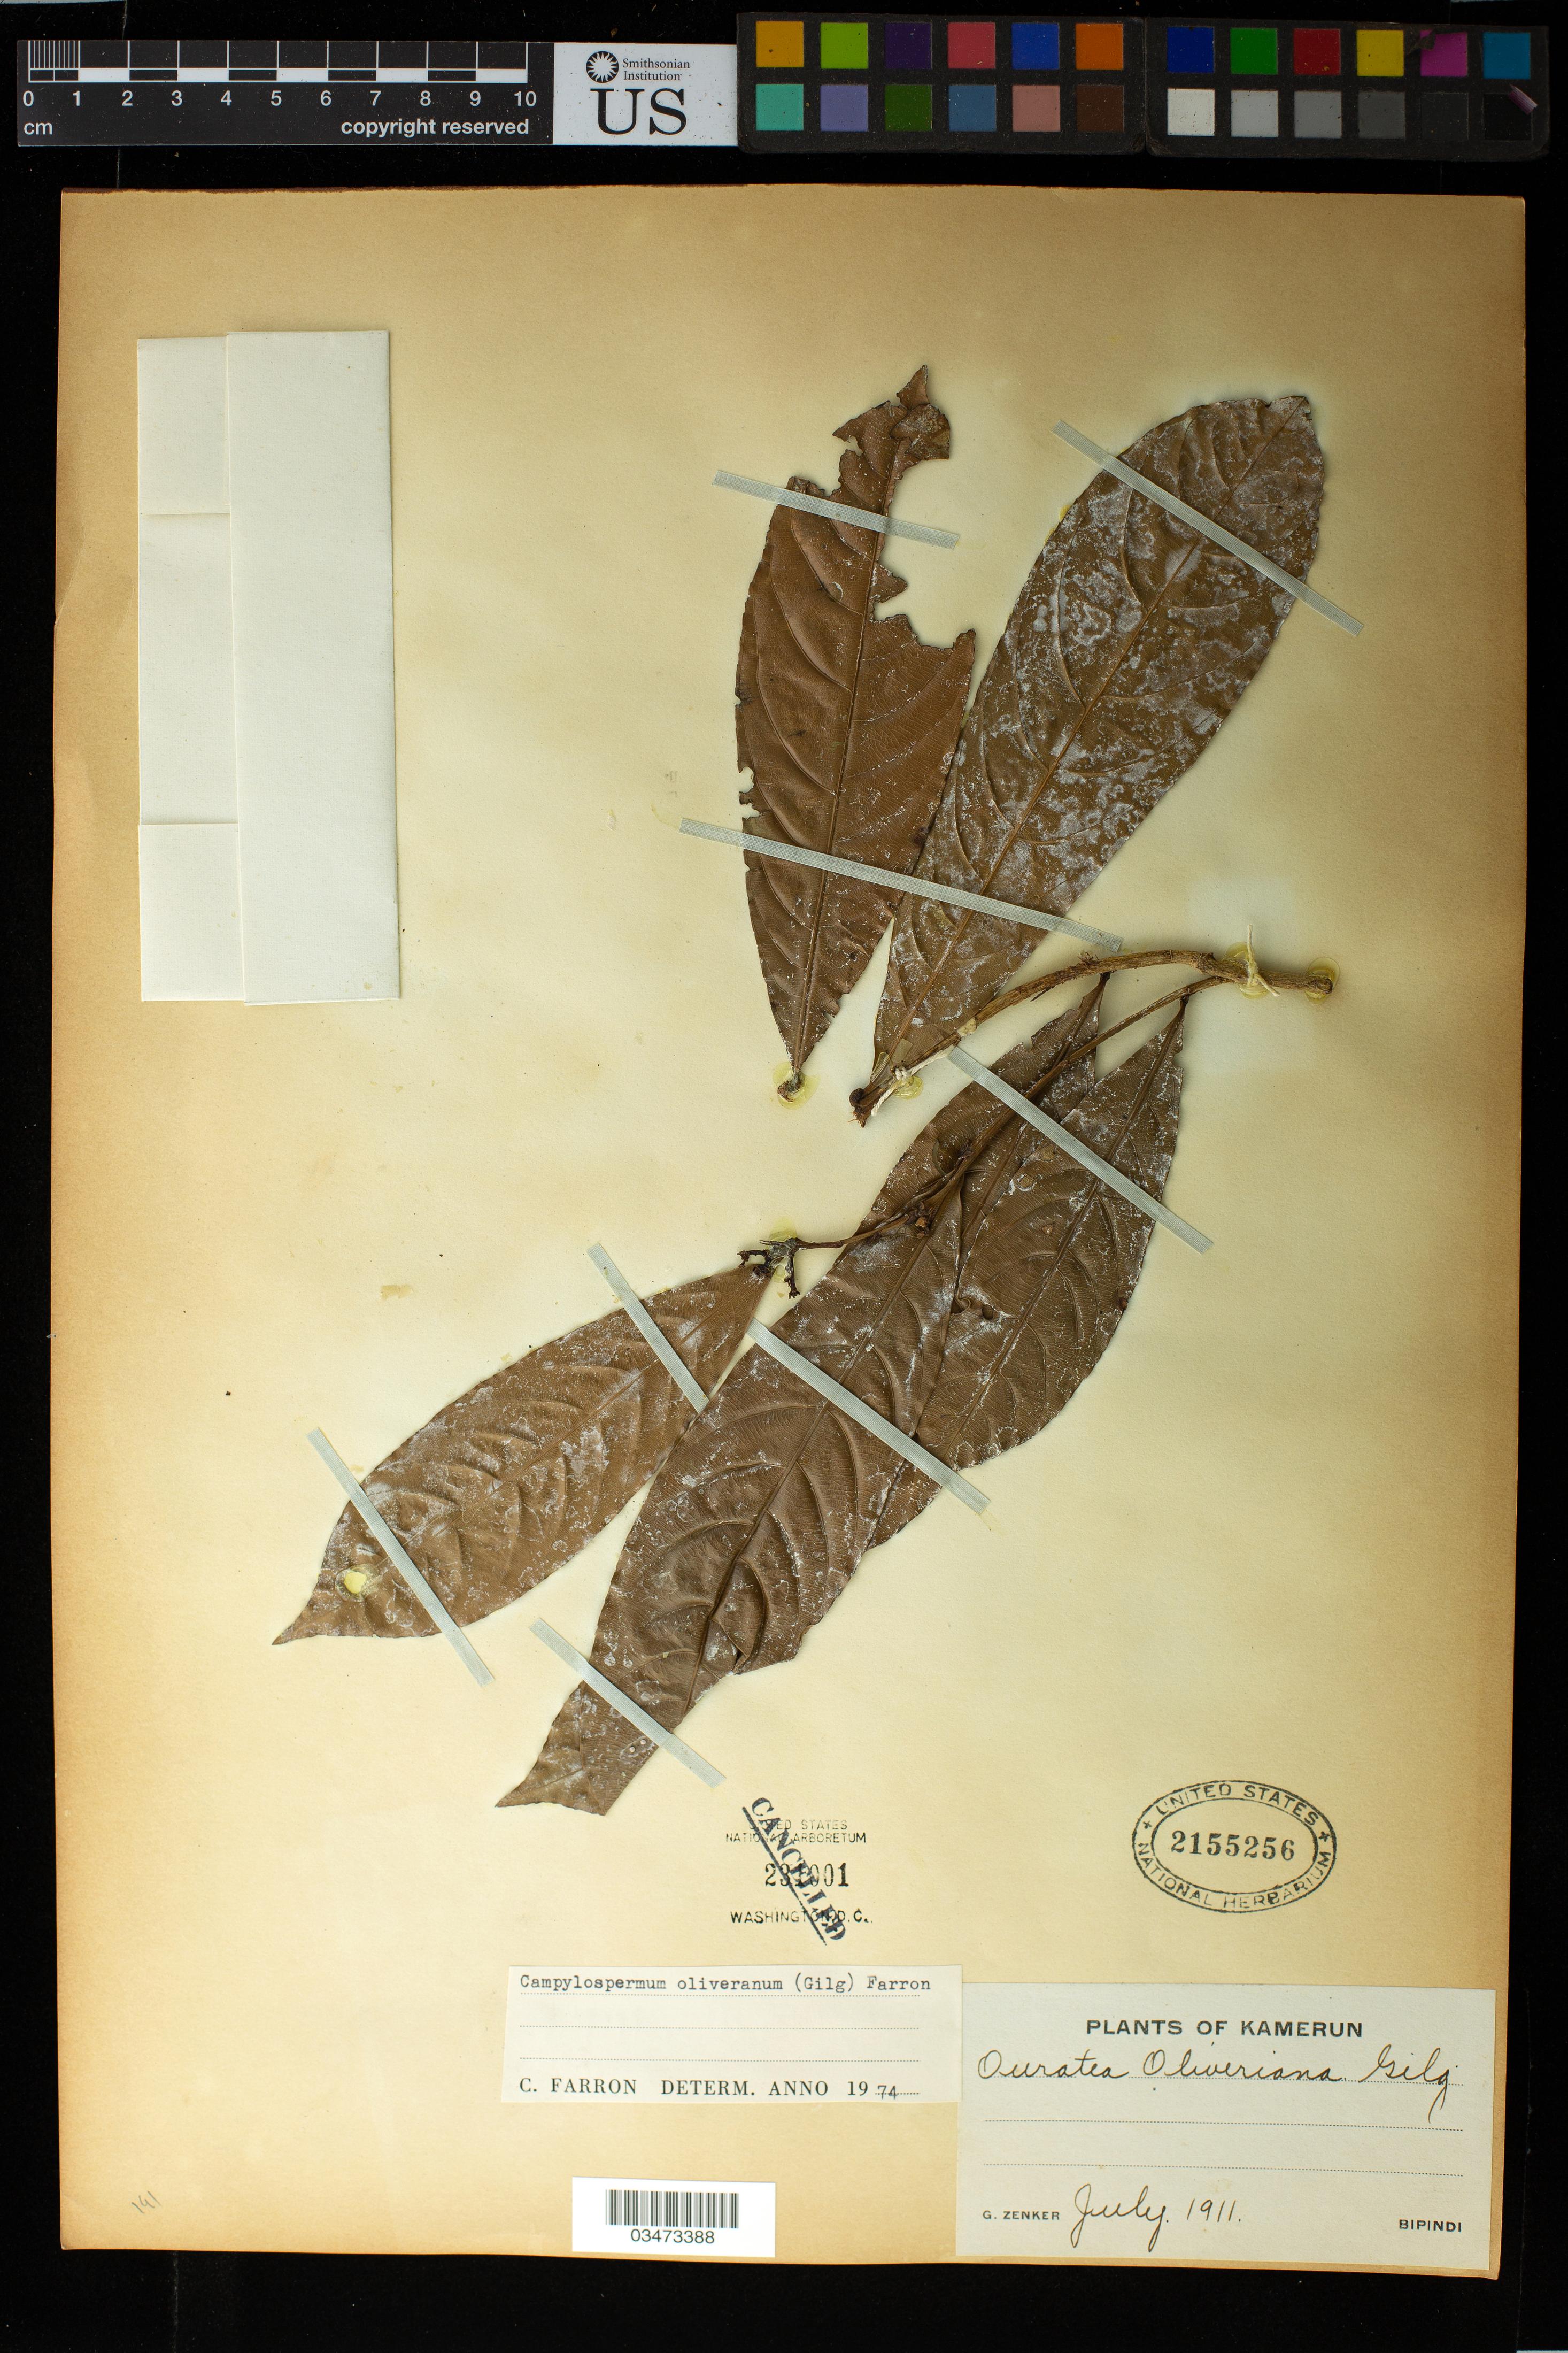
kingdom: Plantae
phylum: Tracheophyta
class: Magnoliopsida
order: Malpighiales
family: Ochnaceae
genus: Campylospermum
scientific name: Campylospermum oliveranum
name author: (Gilg) Farron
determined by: Farron, Claude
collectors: G. A. Zenker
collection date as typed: Jul 1911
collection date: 1911-07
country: Cameroon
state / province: Sud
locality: Bipindi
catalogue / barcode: US 2155256